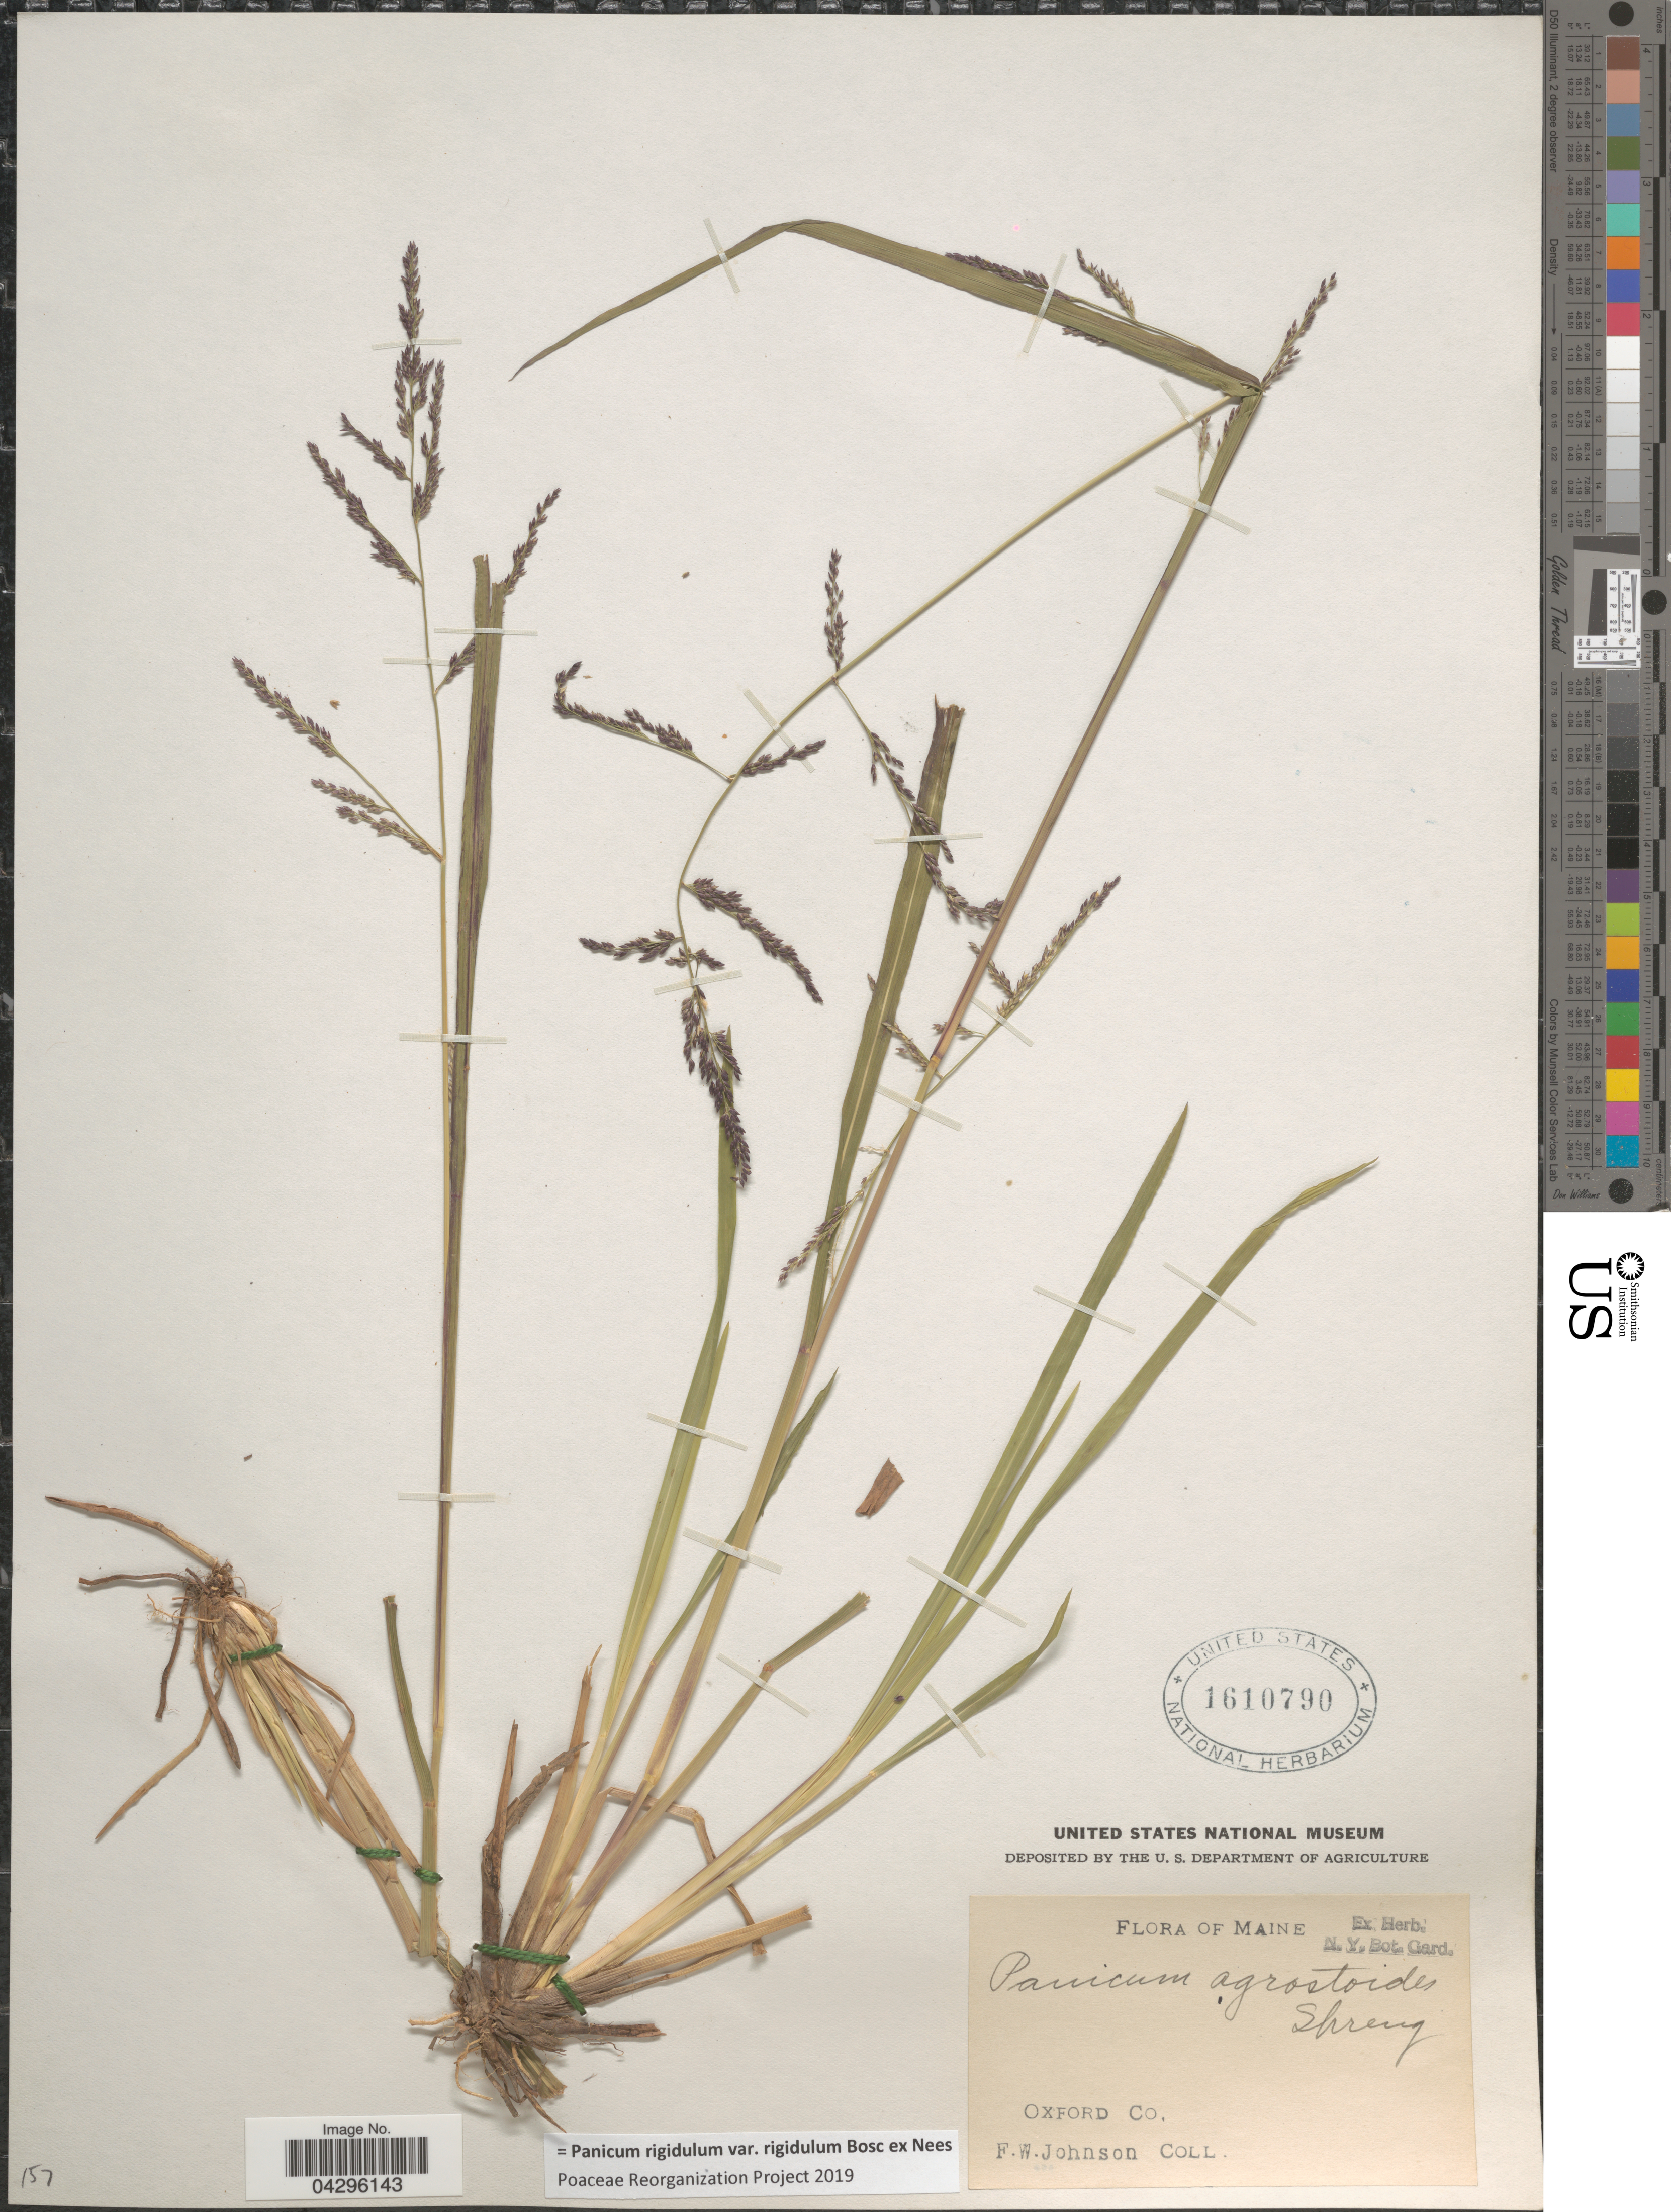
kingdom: Plantae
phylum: Tracheophyta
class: Liliopsida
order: Poales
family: Poaceae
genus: Panicum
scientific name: Panicum rigidulum var. rigidulum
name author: Bosc ex Nees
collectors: F. W. Johnson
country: United States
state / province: Maine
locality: Oxford Co.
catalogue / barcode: US 1610790